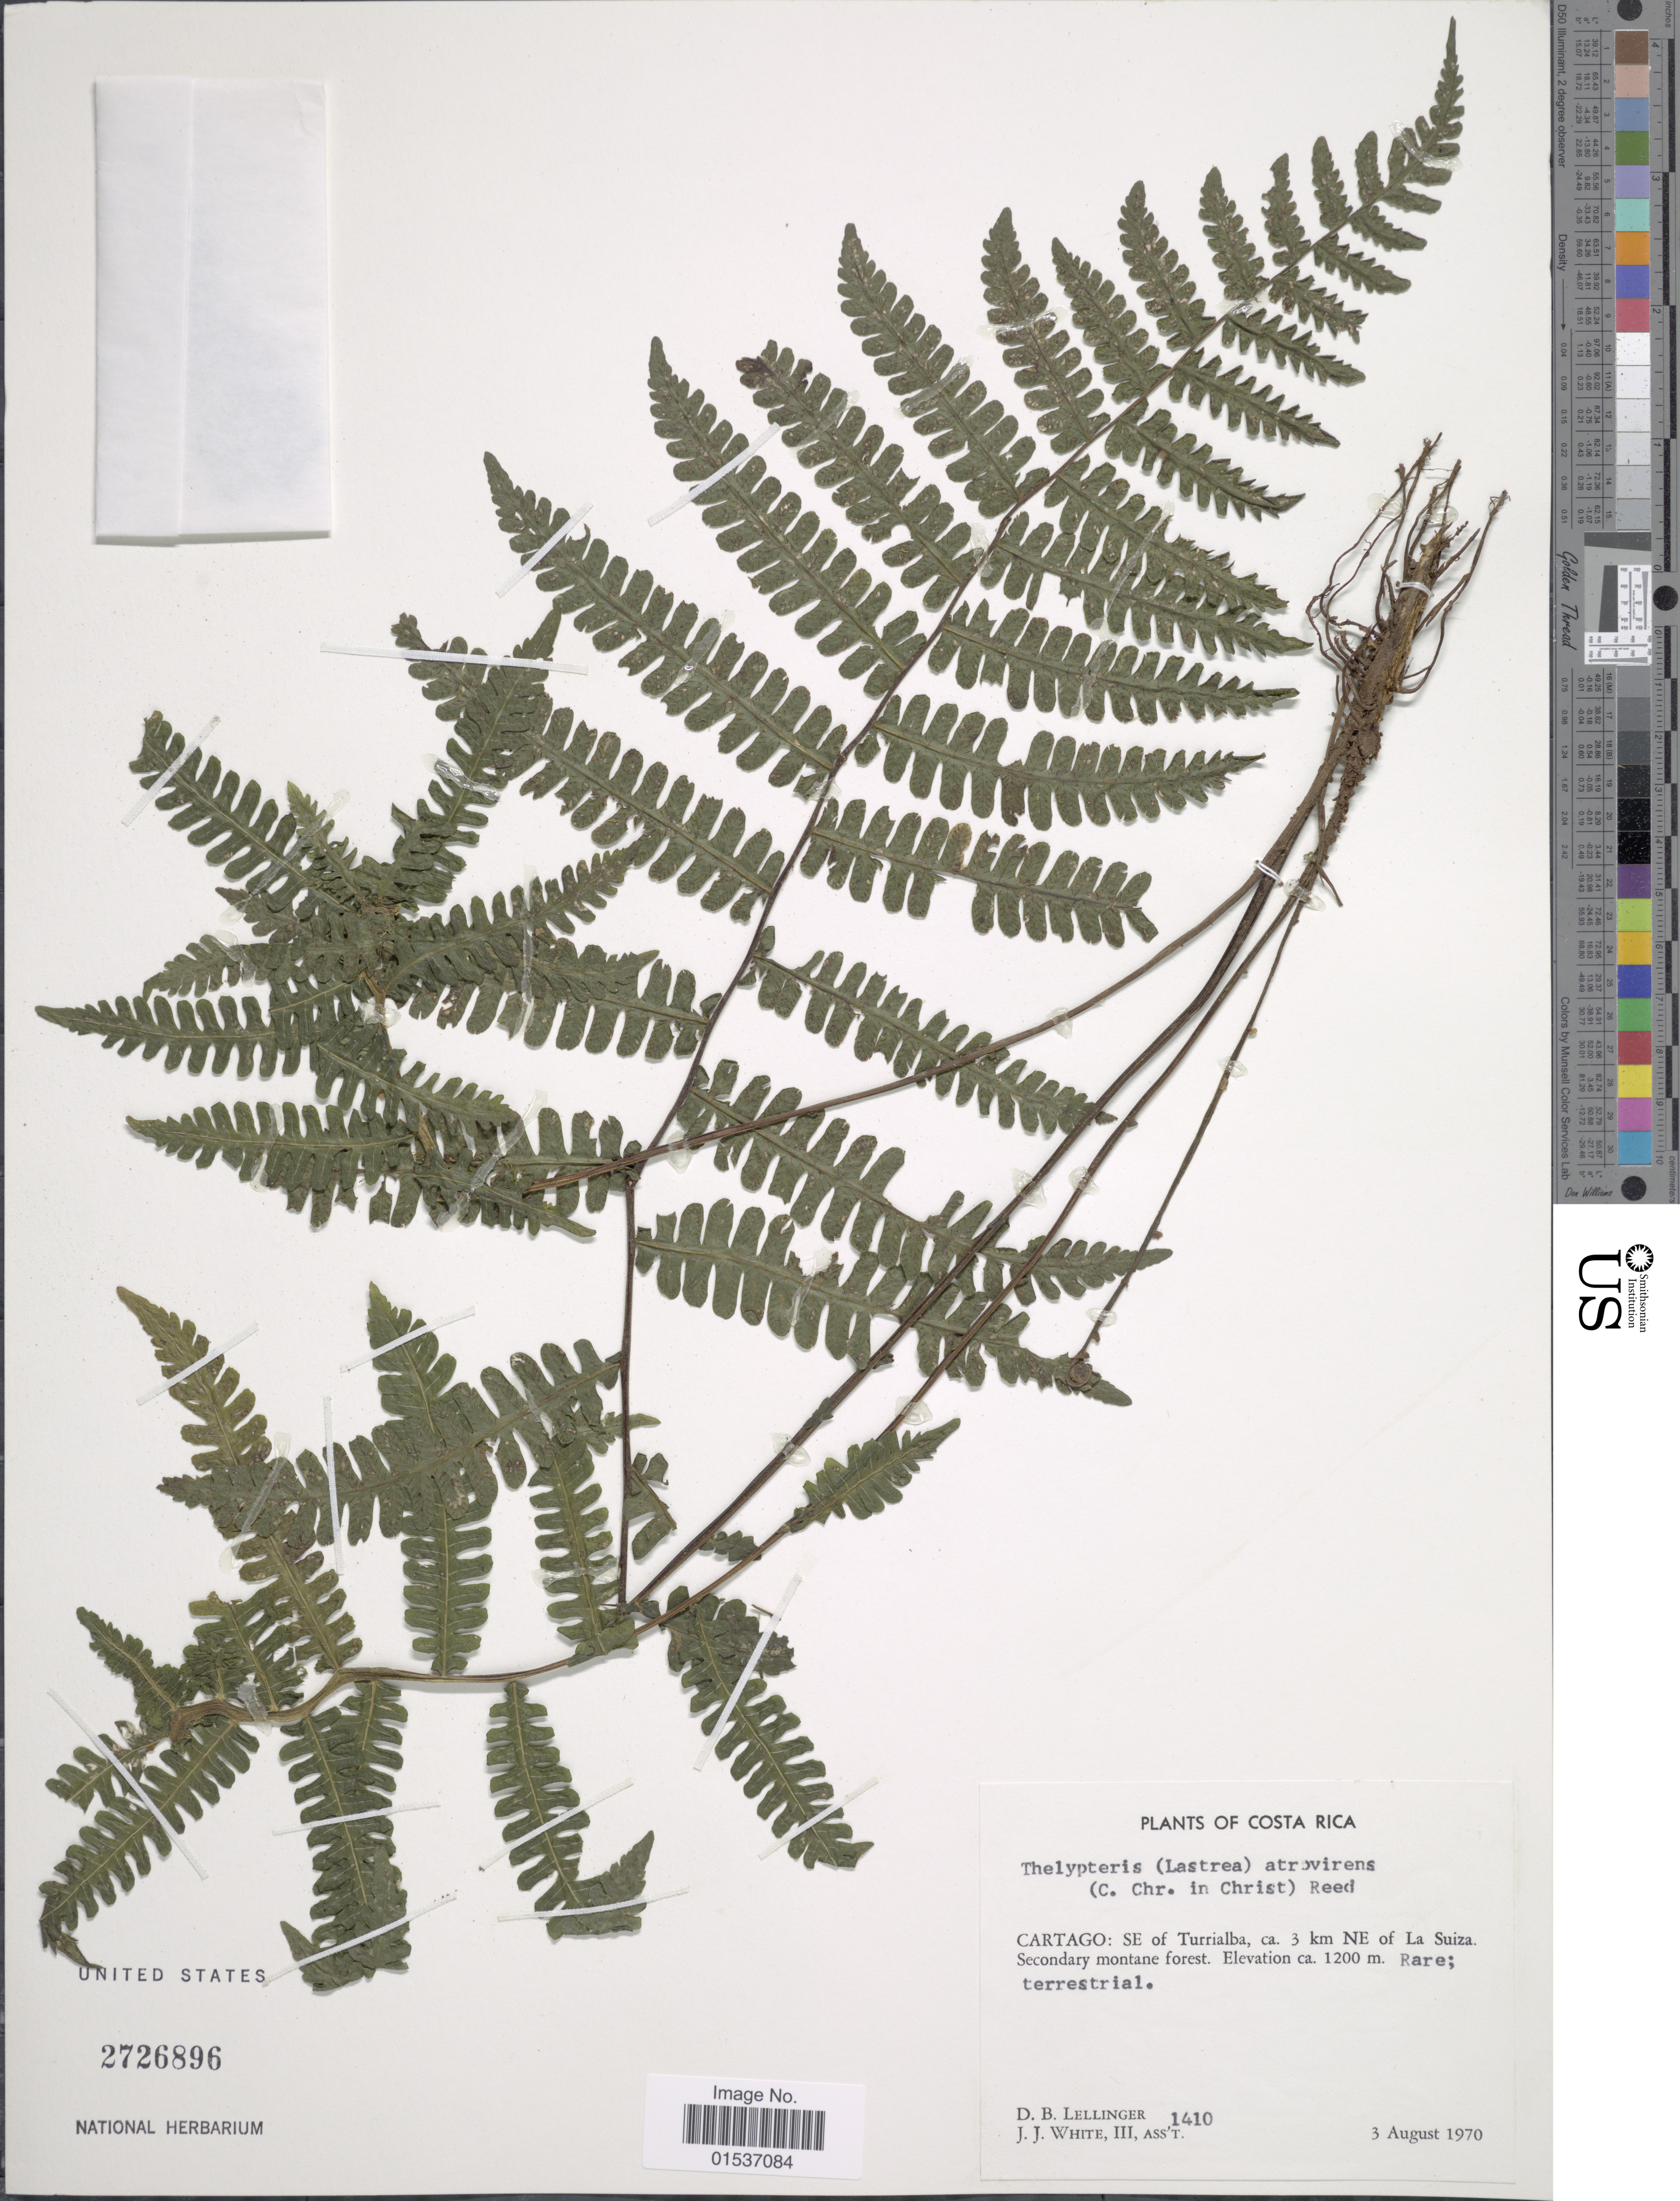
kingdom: Plantae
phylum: Tracheophyta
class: Polypodiopsida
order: Polypodiales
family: Thelypteridaceae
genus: Thelypteris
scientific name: Thelypteris atrovirens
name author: (C. Chr.) C.F. Reed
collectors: D. B. Lellinger & J. J. White III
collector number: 1410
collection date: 1970-08-03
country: Costa Rica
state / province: Cartago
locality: Costa Rica. Cartago: SE of Turrialba, ca. 3 km NE of La Suiza.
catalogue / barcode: US 2726896